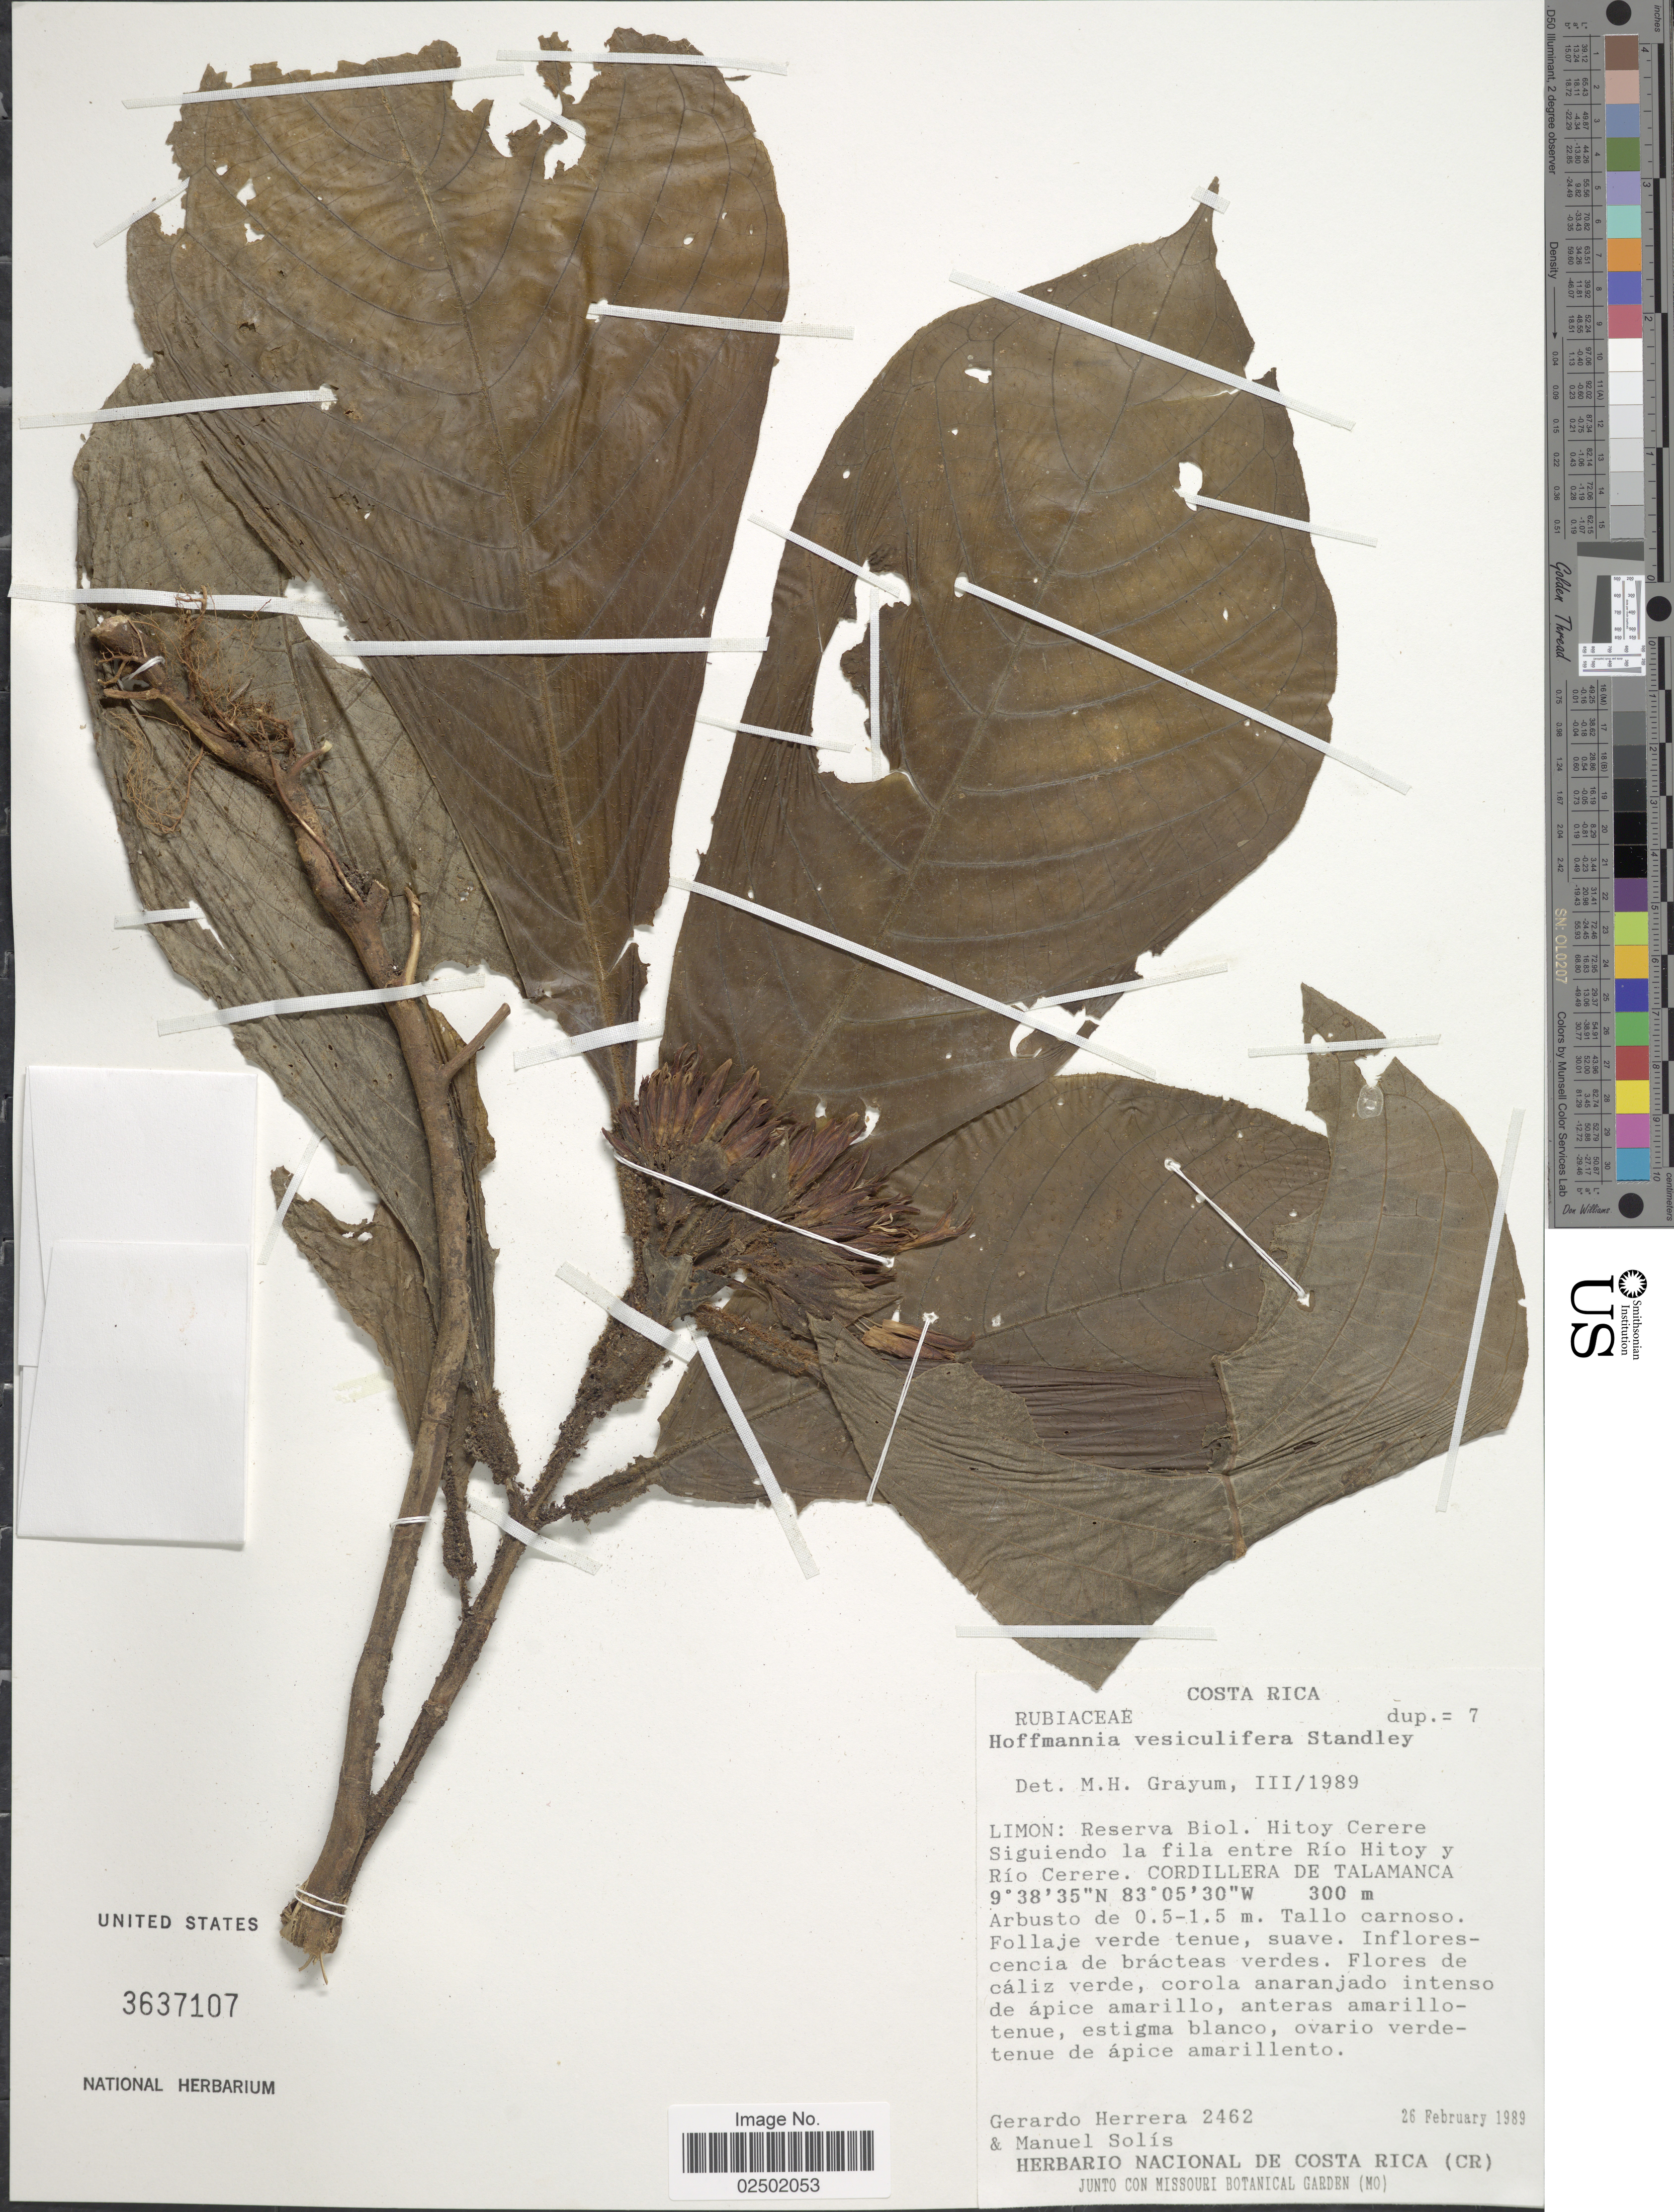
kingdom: Plantae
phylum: Tracheophyta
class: Magnoliopsida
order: Gentianales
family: Rubiaceae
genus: Hoffmannia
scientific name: Hoffmannia vesiculifera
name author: Standl.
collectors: G. Herrera & M. Solís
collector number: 2462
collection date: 1989-02-26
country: Costa Rica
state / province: Limón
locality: Limon: Reserva Biol. Hitoy Cerere Siguiendo la fila entre Rio Hitoy y Rio Cerere. Cordillera de Talamanca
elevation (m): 300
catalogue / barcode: US 3637107